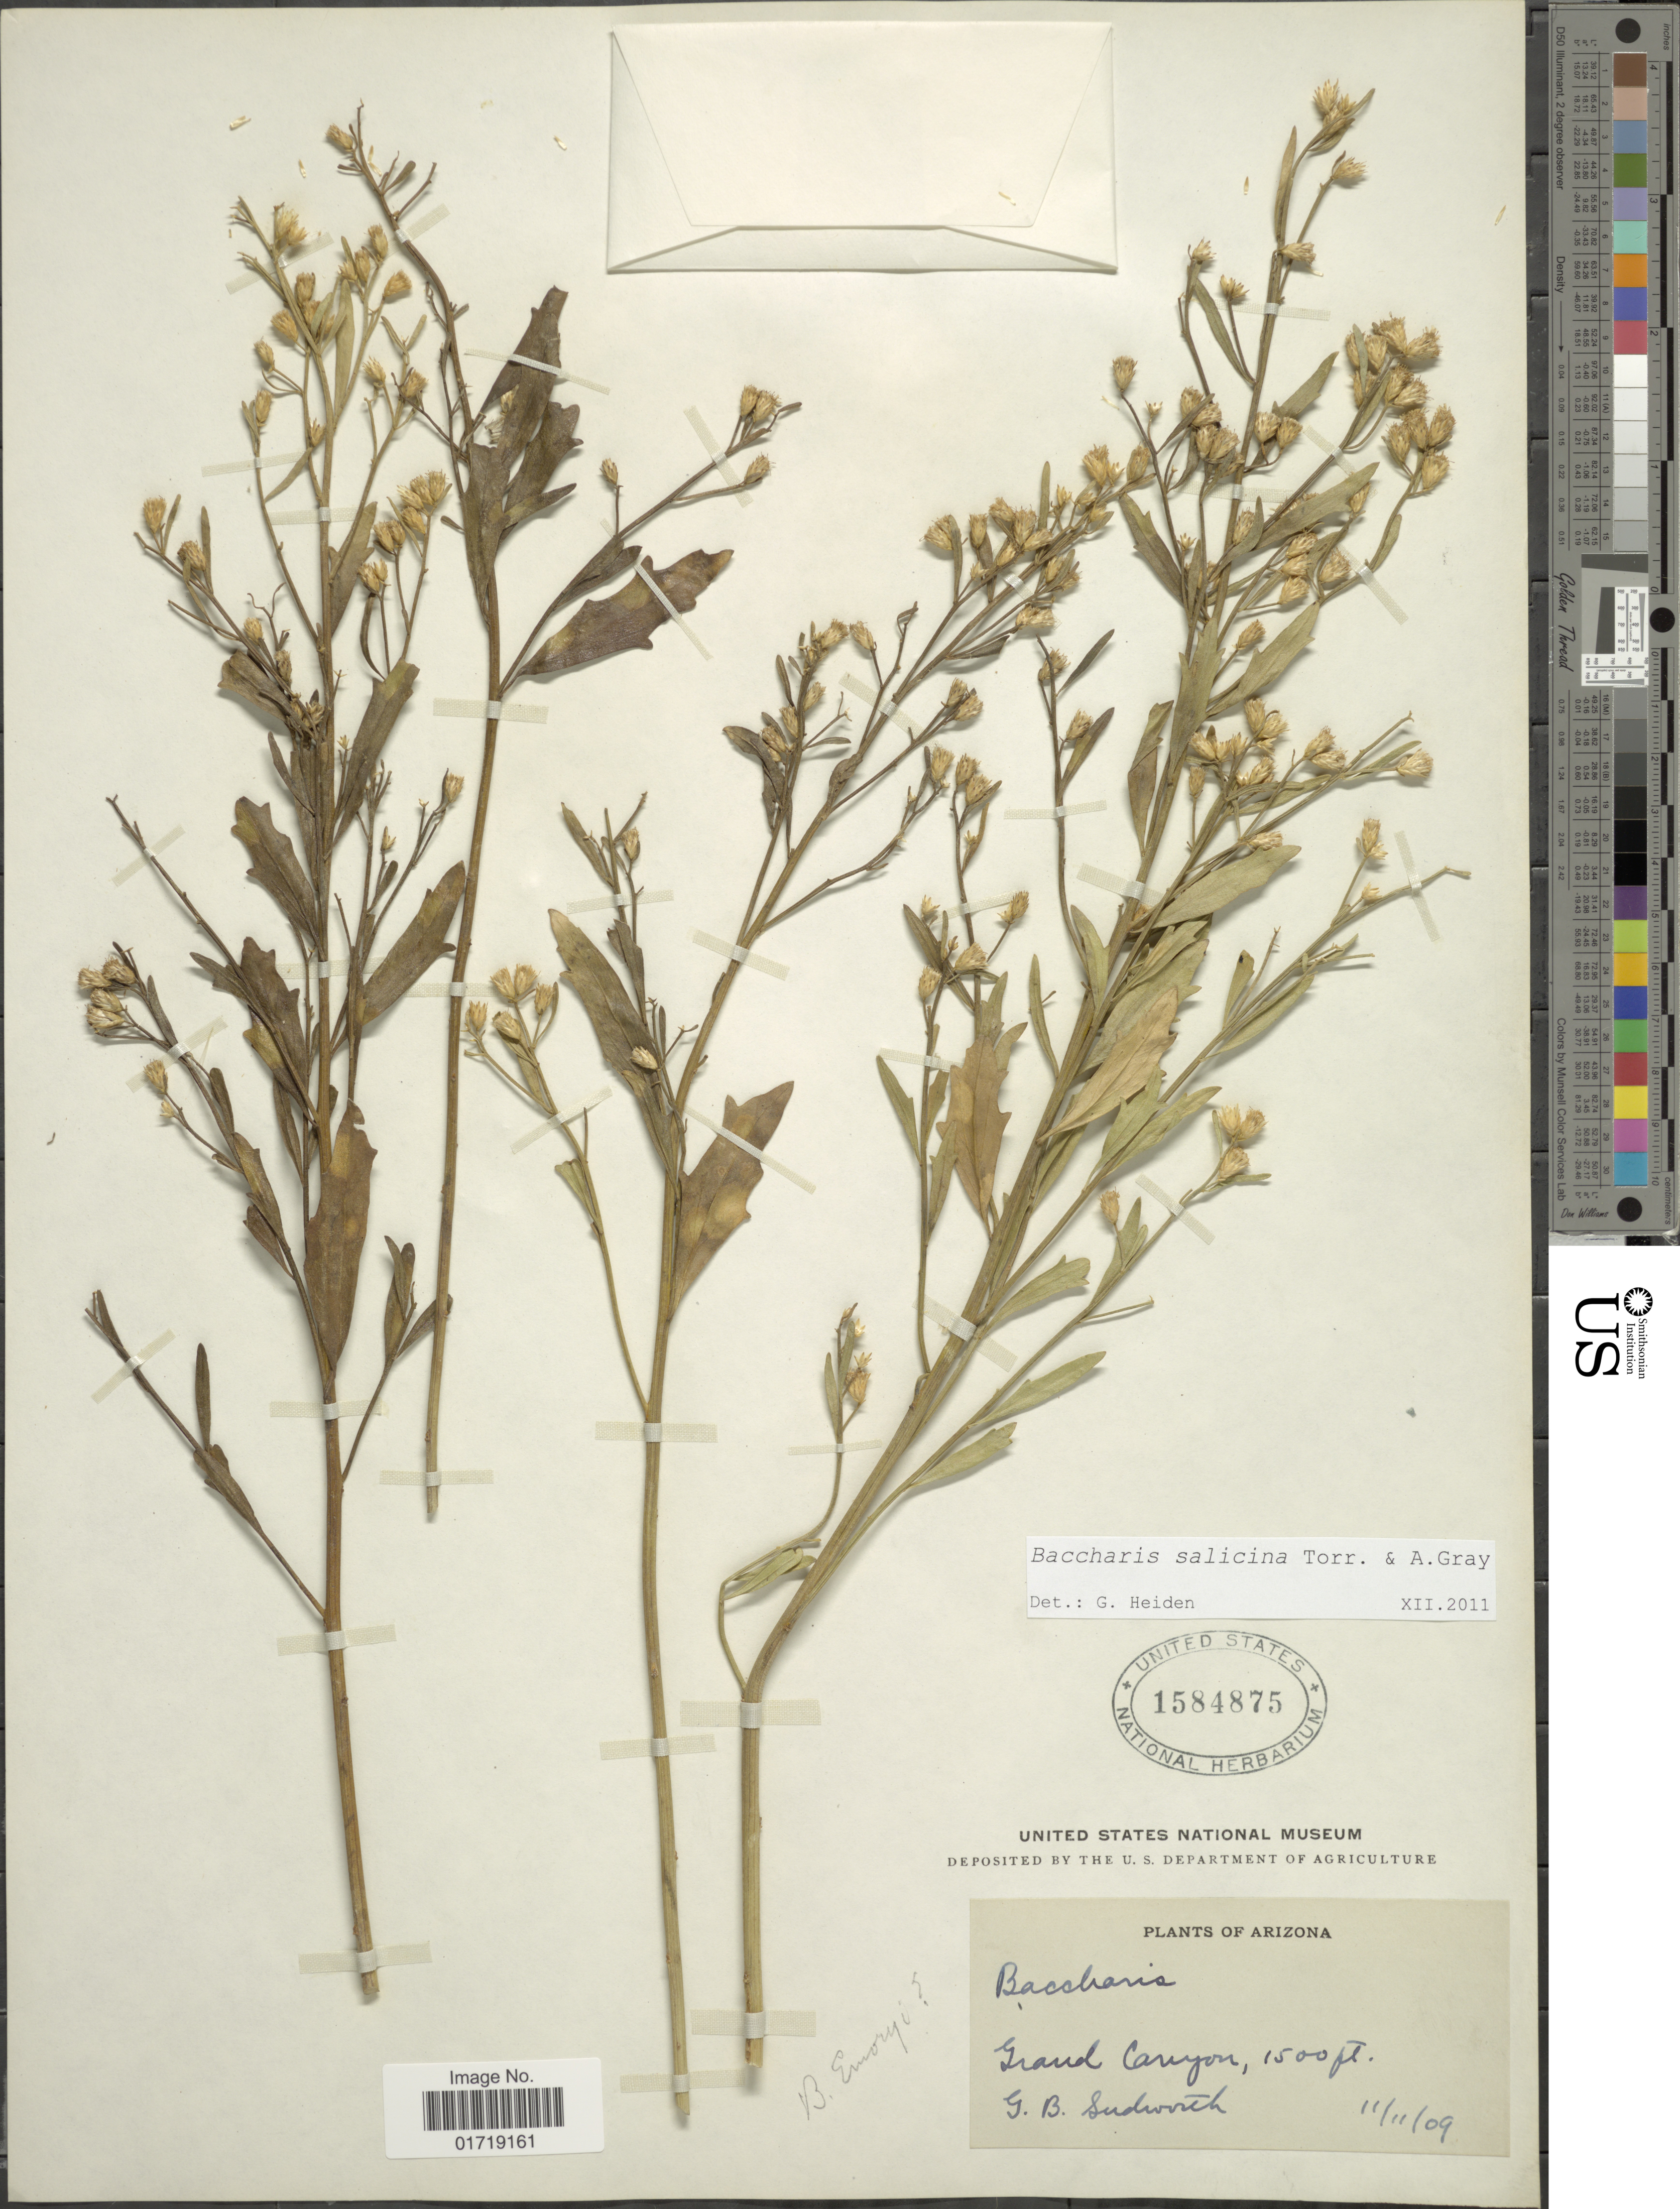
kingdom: Plantae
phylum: Tracheophyta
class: Magnoliopsida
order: Asterales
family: Asteraceae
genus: Baccharis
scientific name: Baccharis salicina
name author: Torr. & A. Gray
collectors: G. B. Sudworth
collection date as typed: Transcribed d/m/y: 11/11/9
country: United States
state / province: Arizona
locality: Grand Canyon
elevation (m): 457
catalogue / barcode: US 1584875